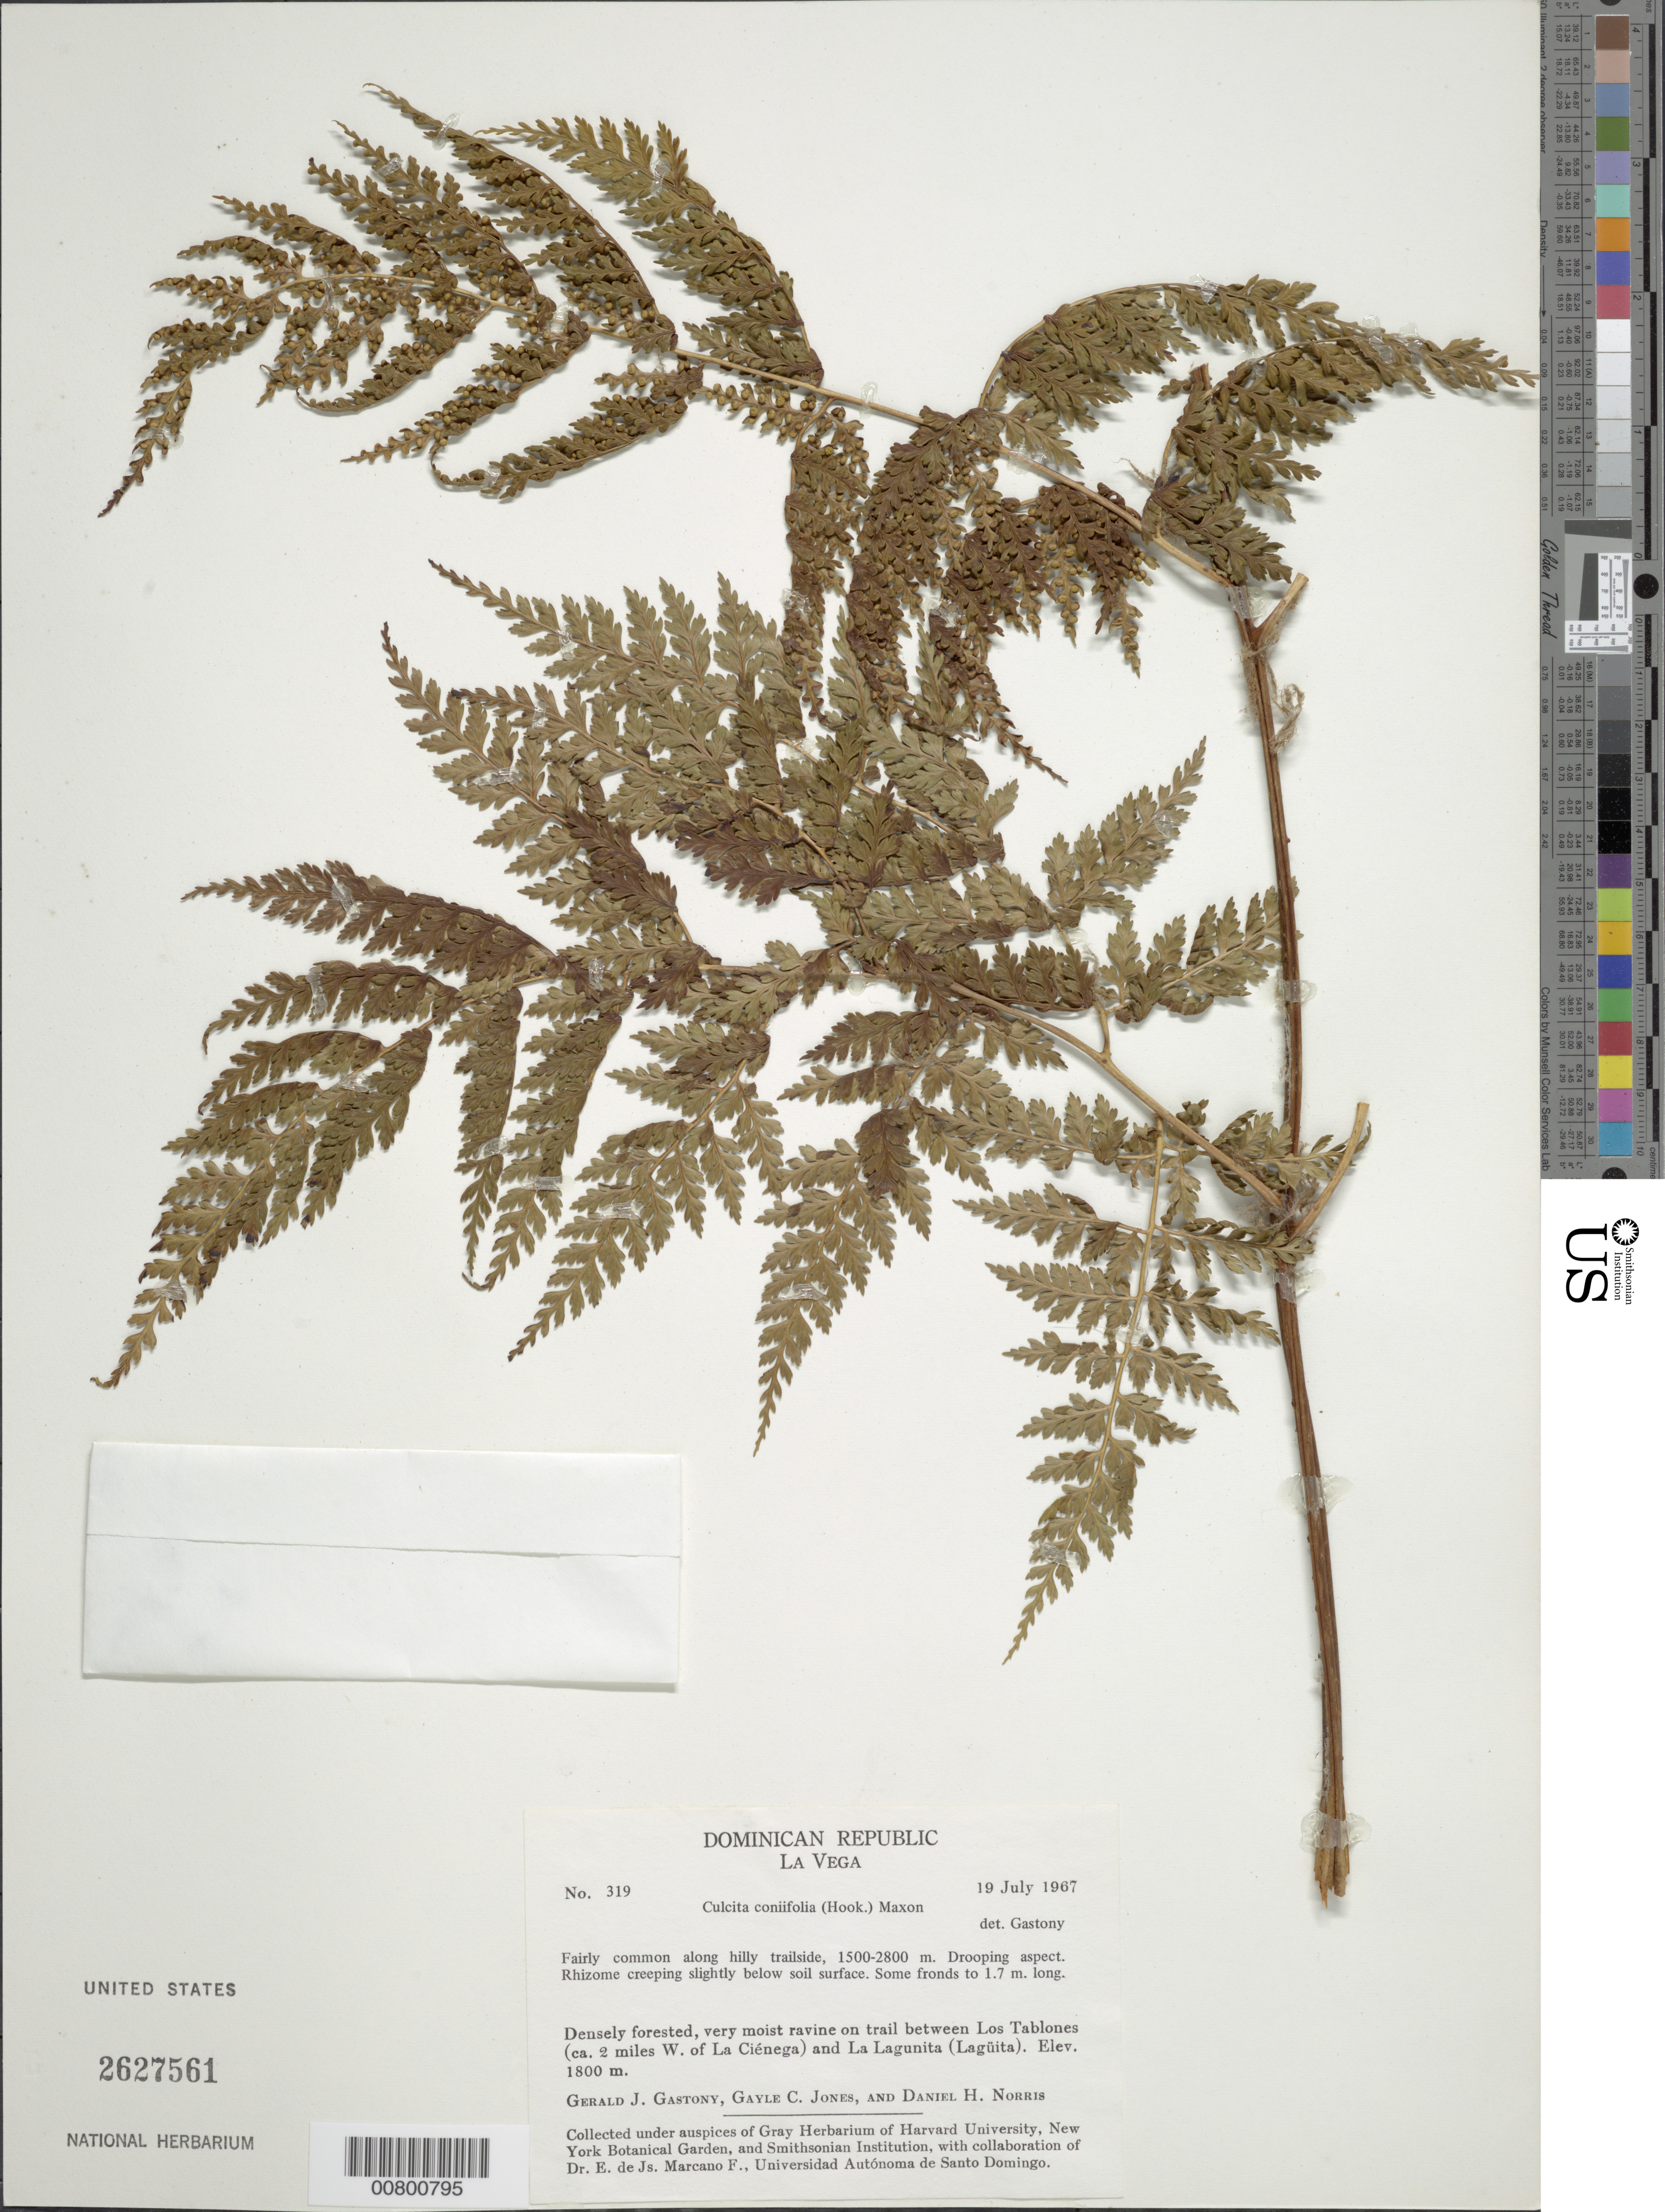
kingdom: Plantae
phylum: Tracheophyta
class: Polypodiopsida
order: Cyatheales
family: Culcitaceae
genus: Culcita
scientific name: Culcita coniifolia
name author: (Hook.) Maxon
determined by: Gastony, Gerald J.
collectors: G. Gastony, G. C. Jones & D. H. Norris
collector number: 319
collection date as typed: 19 Jul 1967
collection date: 1967-07-19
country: Dominican Republic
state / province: La Vega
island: Hispaniola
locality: Los Tablones (ca. 2 miles W of La Ciénega) trail to La Lagunita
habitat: Densely forested, very moist ravine, along hilly trailside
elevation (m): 1500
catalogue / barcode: US 2627561